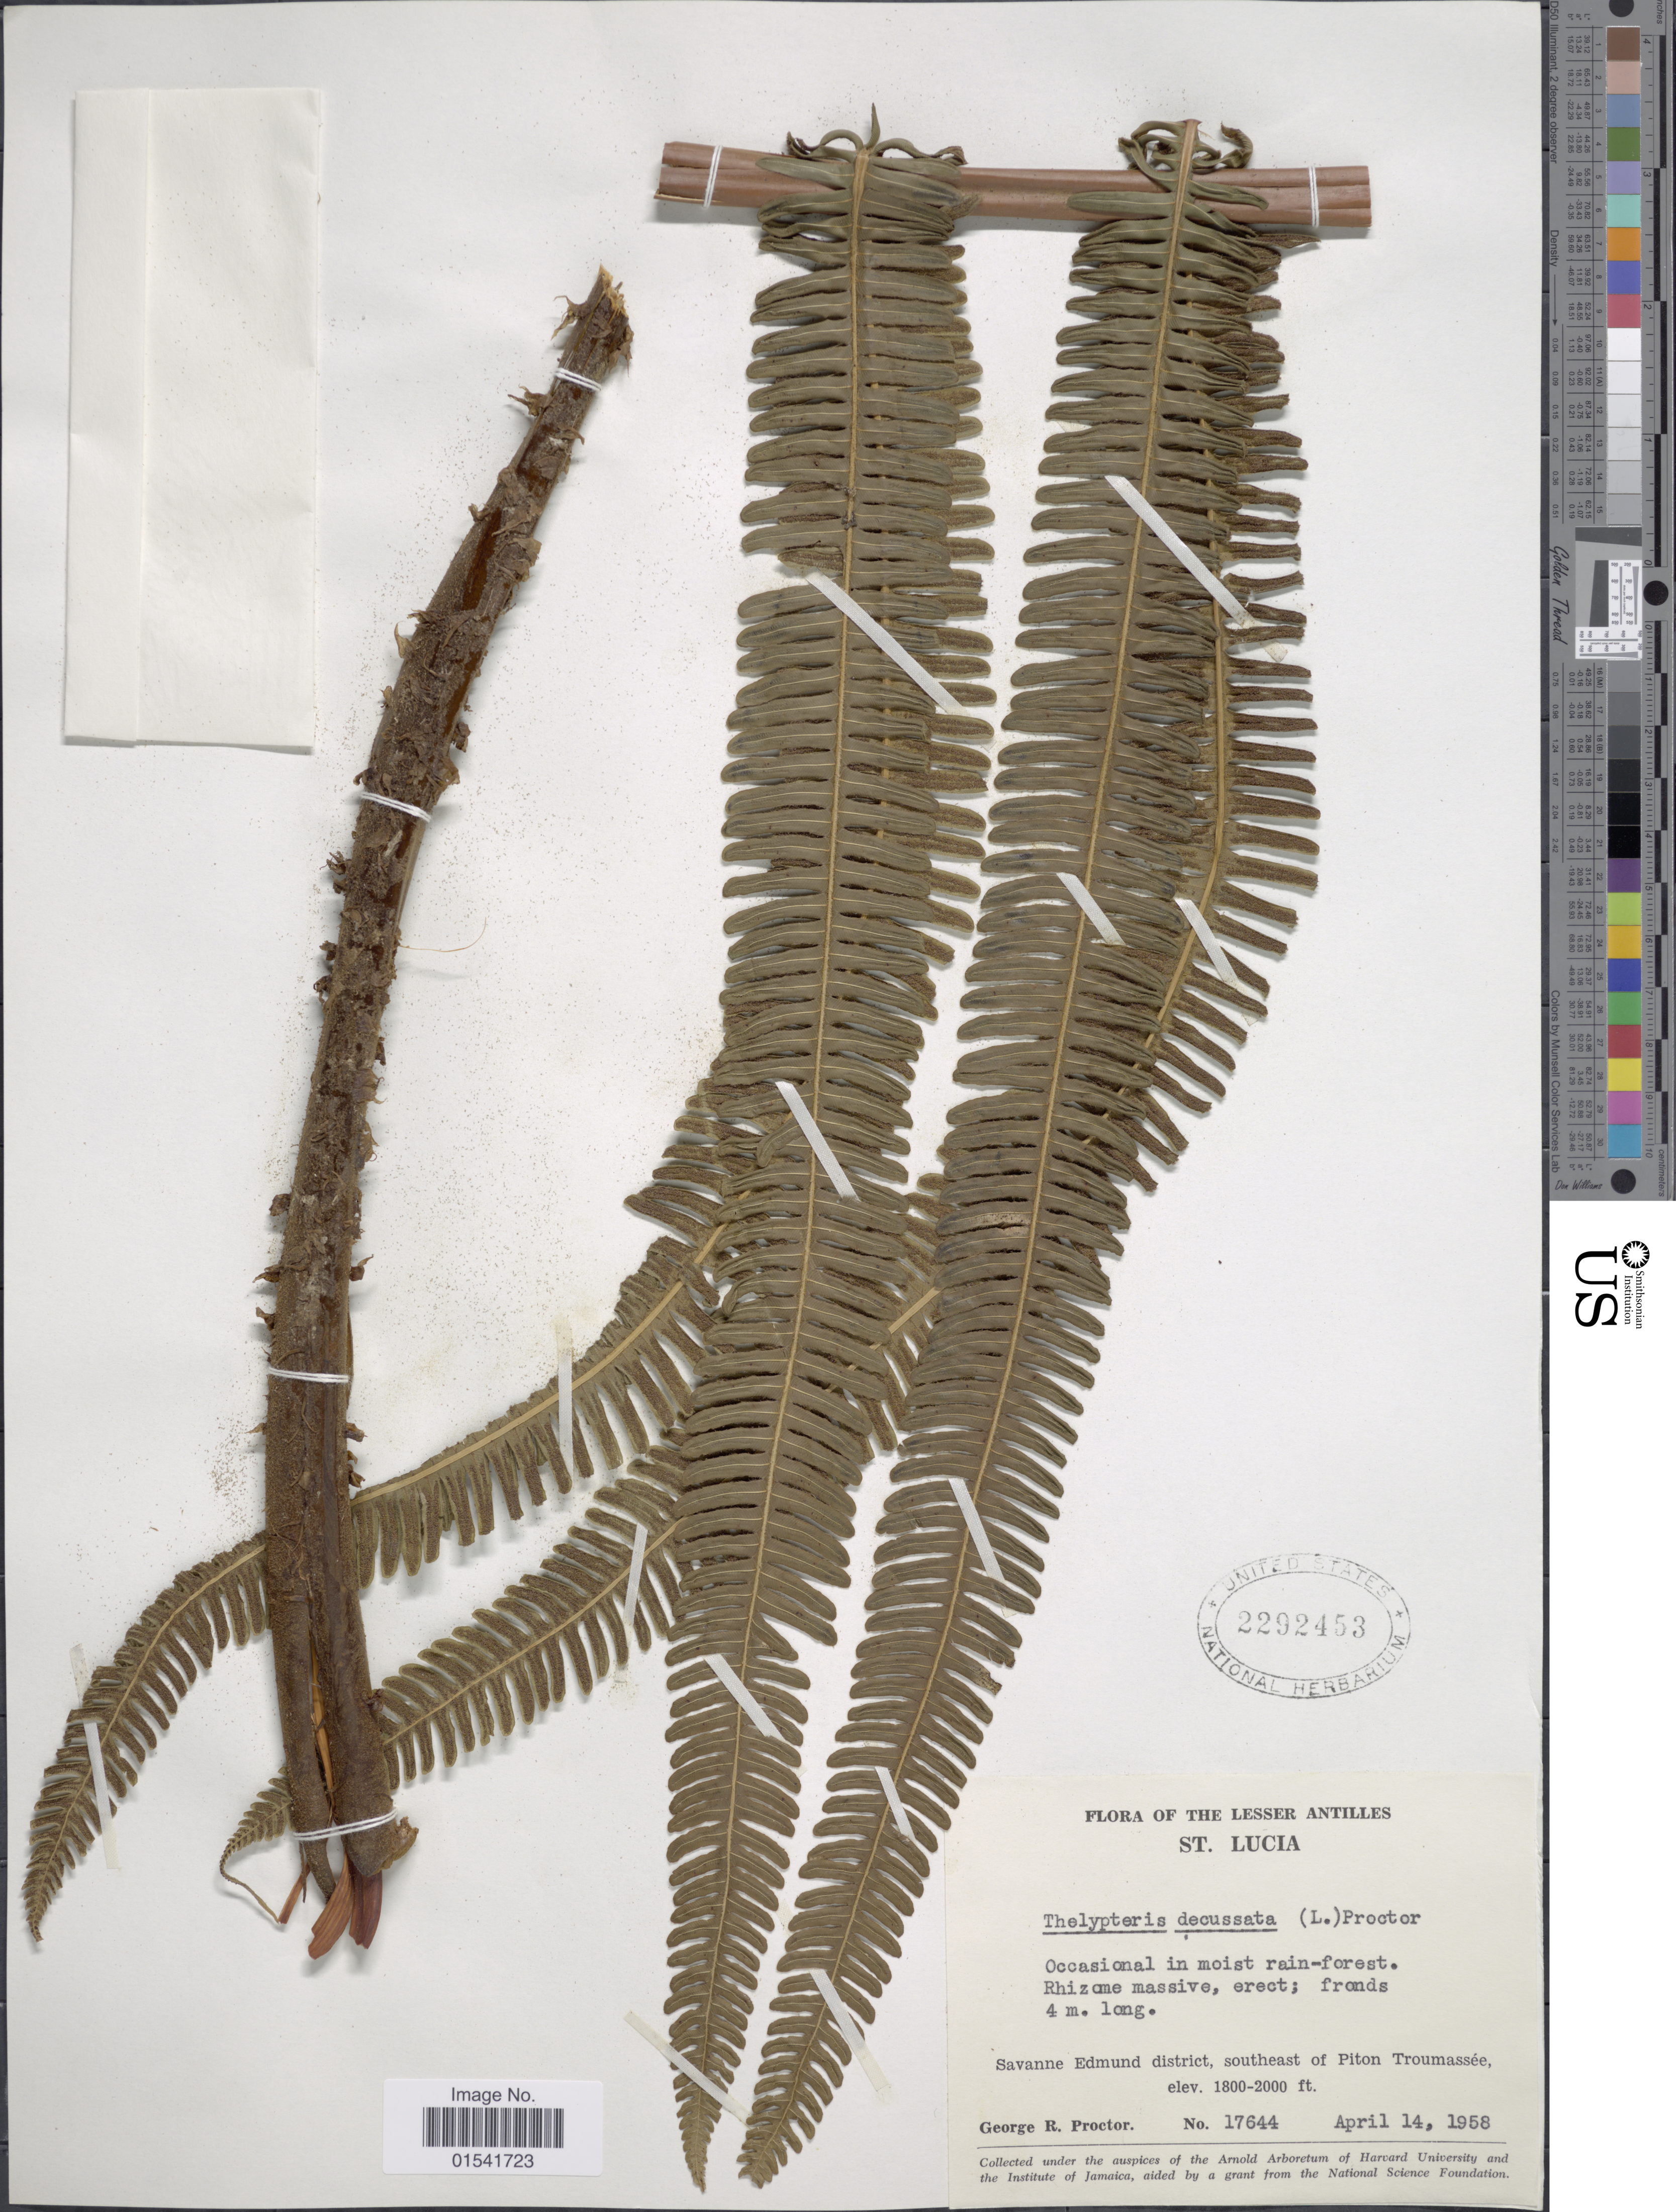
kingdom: Plantae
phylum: Tracheophyta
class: Polypodiopsida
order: Polypodiales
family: Thelypteridaceae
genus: Steiropteris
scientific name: Steiropteris decussata (L.) comb. nov., ined. 2015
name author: (L.)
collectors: G. R. Proctor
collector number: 17644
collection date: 1958-04-14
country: St. Lucia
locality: The Lesser Antilles, Savanne Edmund district, southeast of Piton Troumassée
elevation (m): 549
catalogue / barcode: US 2292453